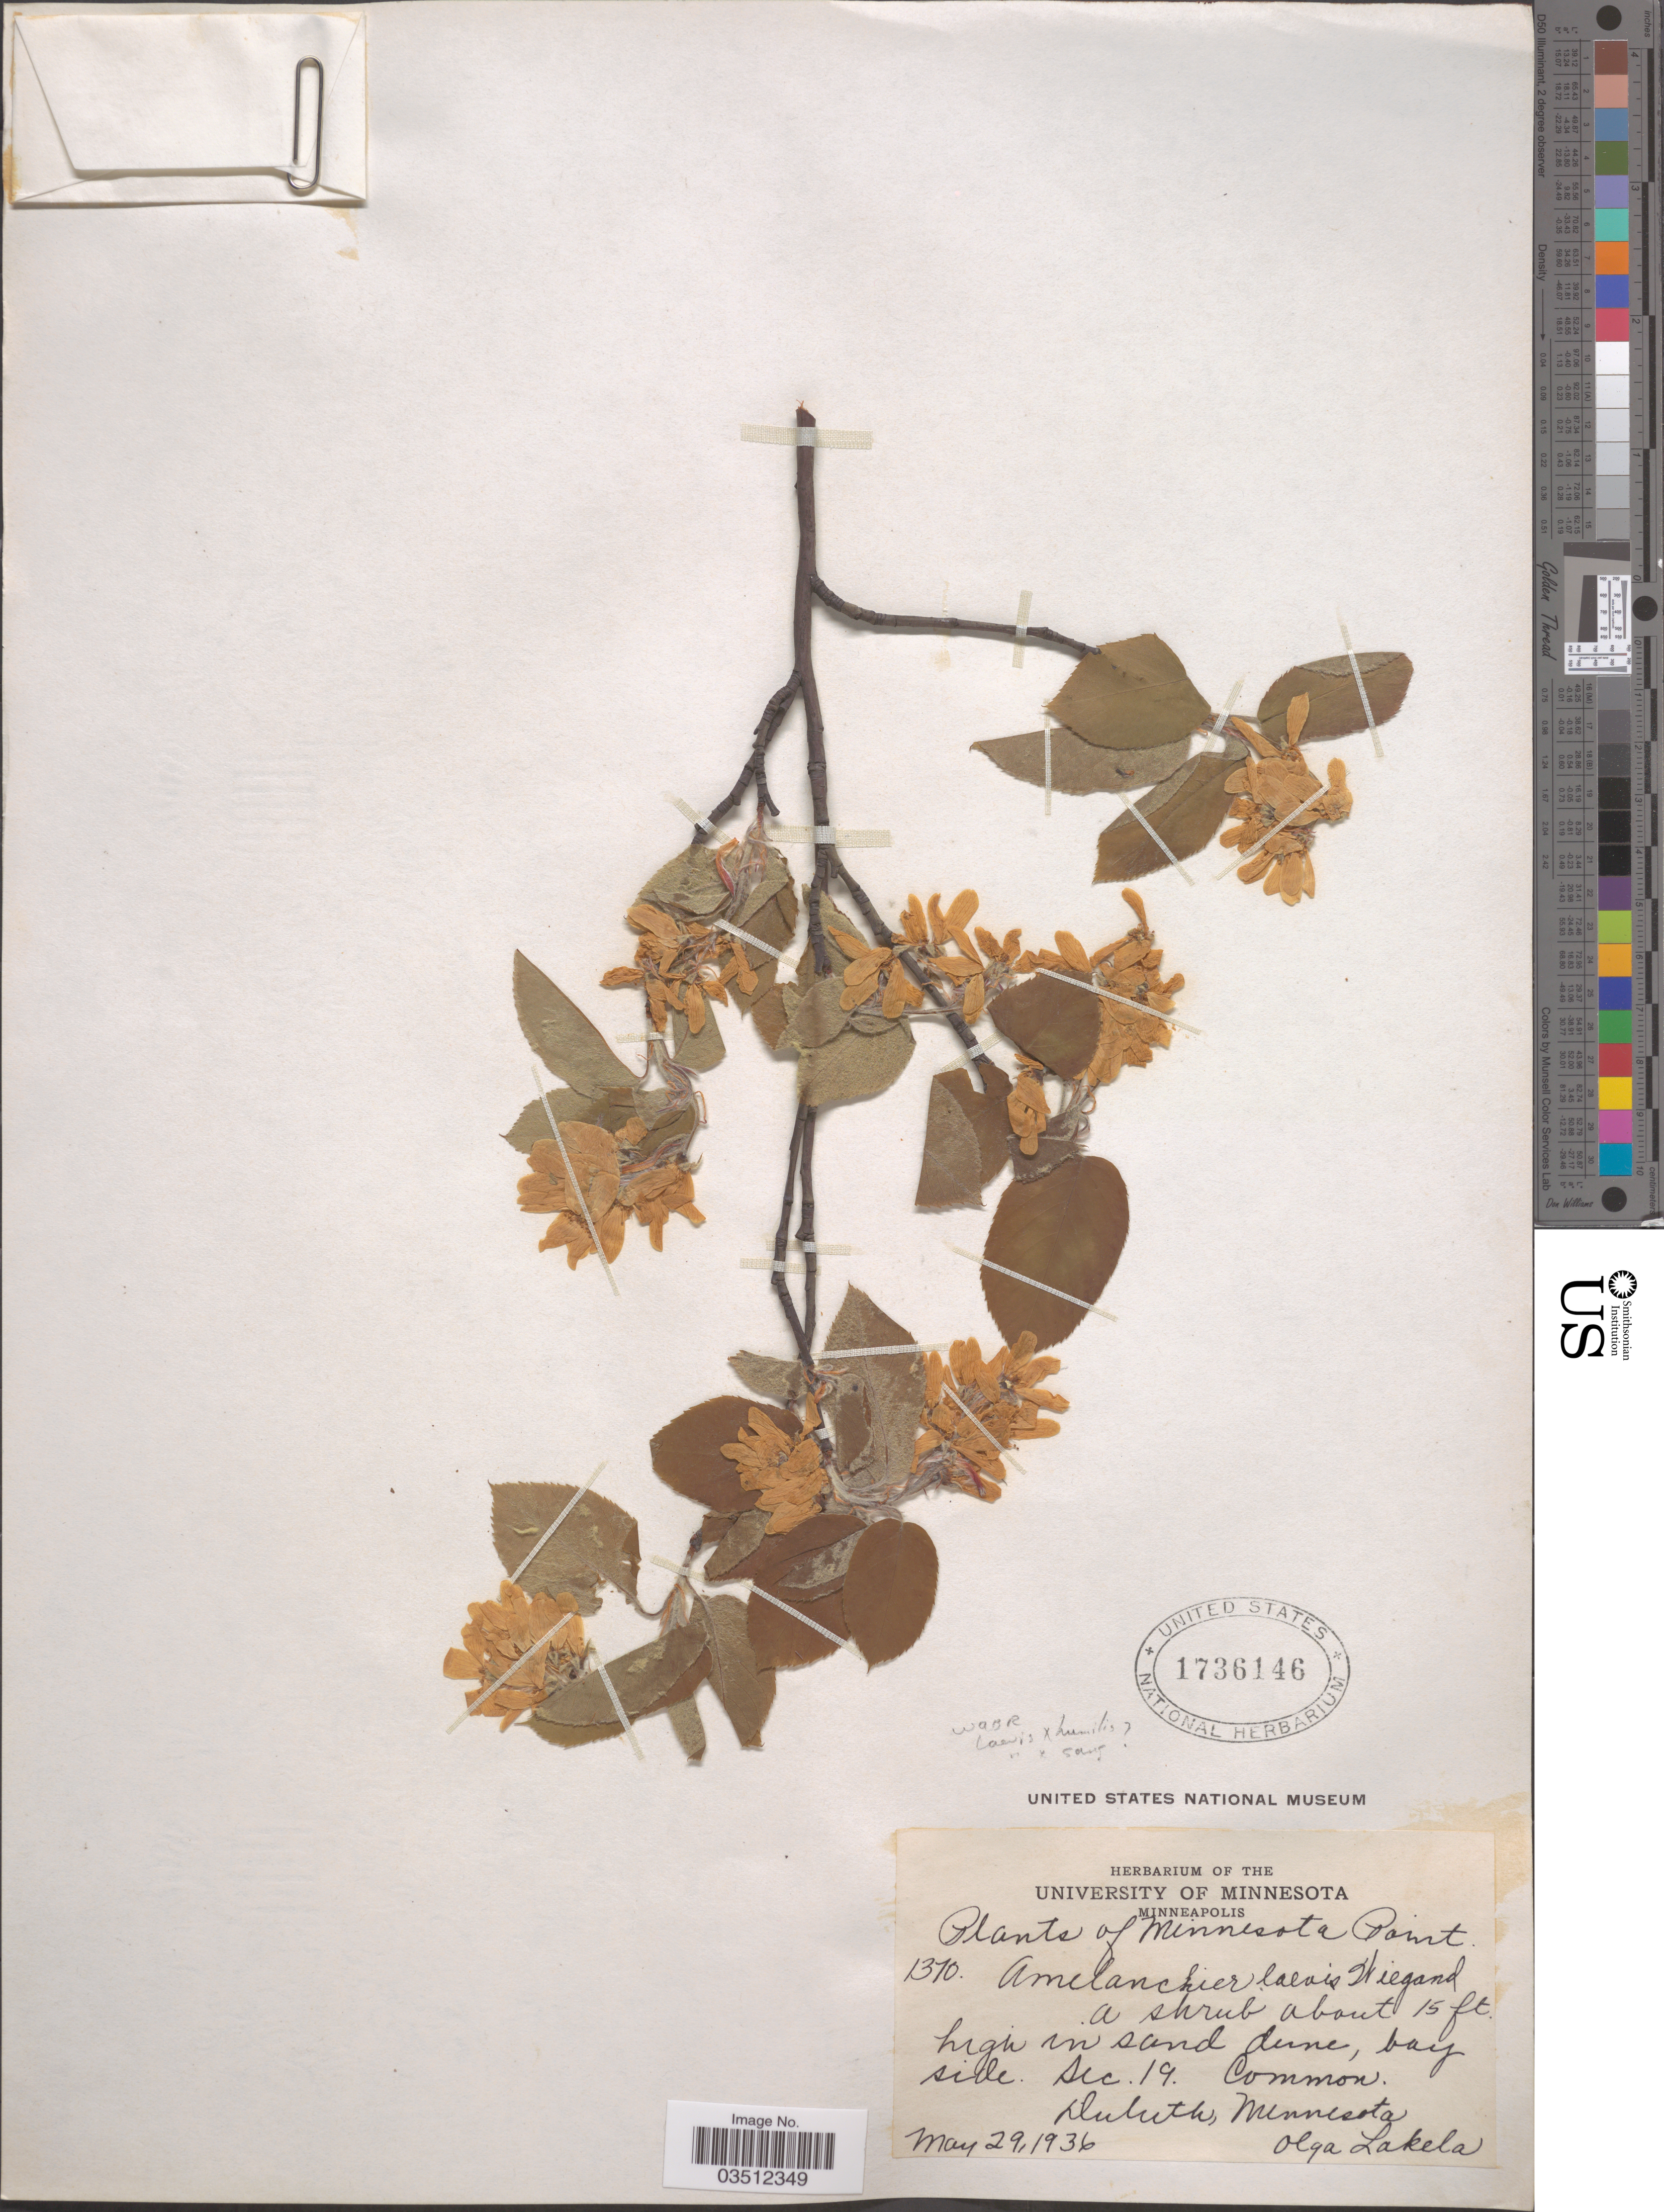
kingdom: Plantae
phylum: Tracheophyta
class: Magnoliopsida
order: Rosales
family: Rosaceae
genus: Amelanchier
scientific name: Amelanchier laevis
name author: Wiegand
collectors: O. K. Lakela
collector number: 1310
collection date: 1936-05-29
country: United States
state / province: Minnesota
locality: Minnesota Point. Duluth.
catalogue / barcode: US 1736146